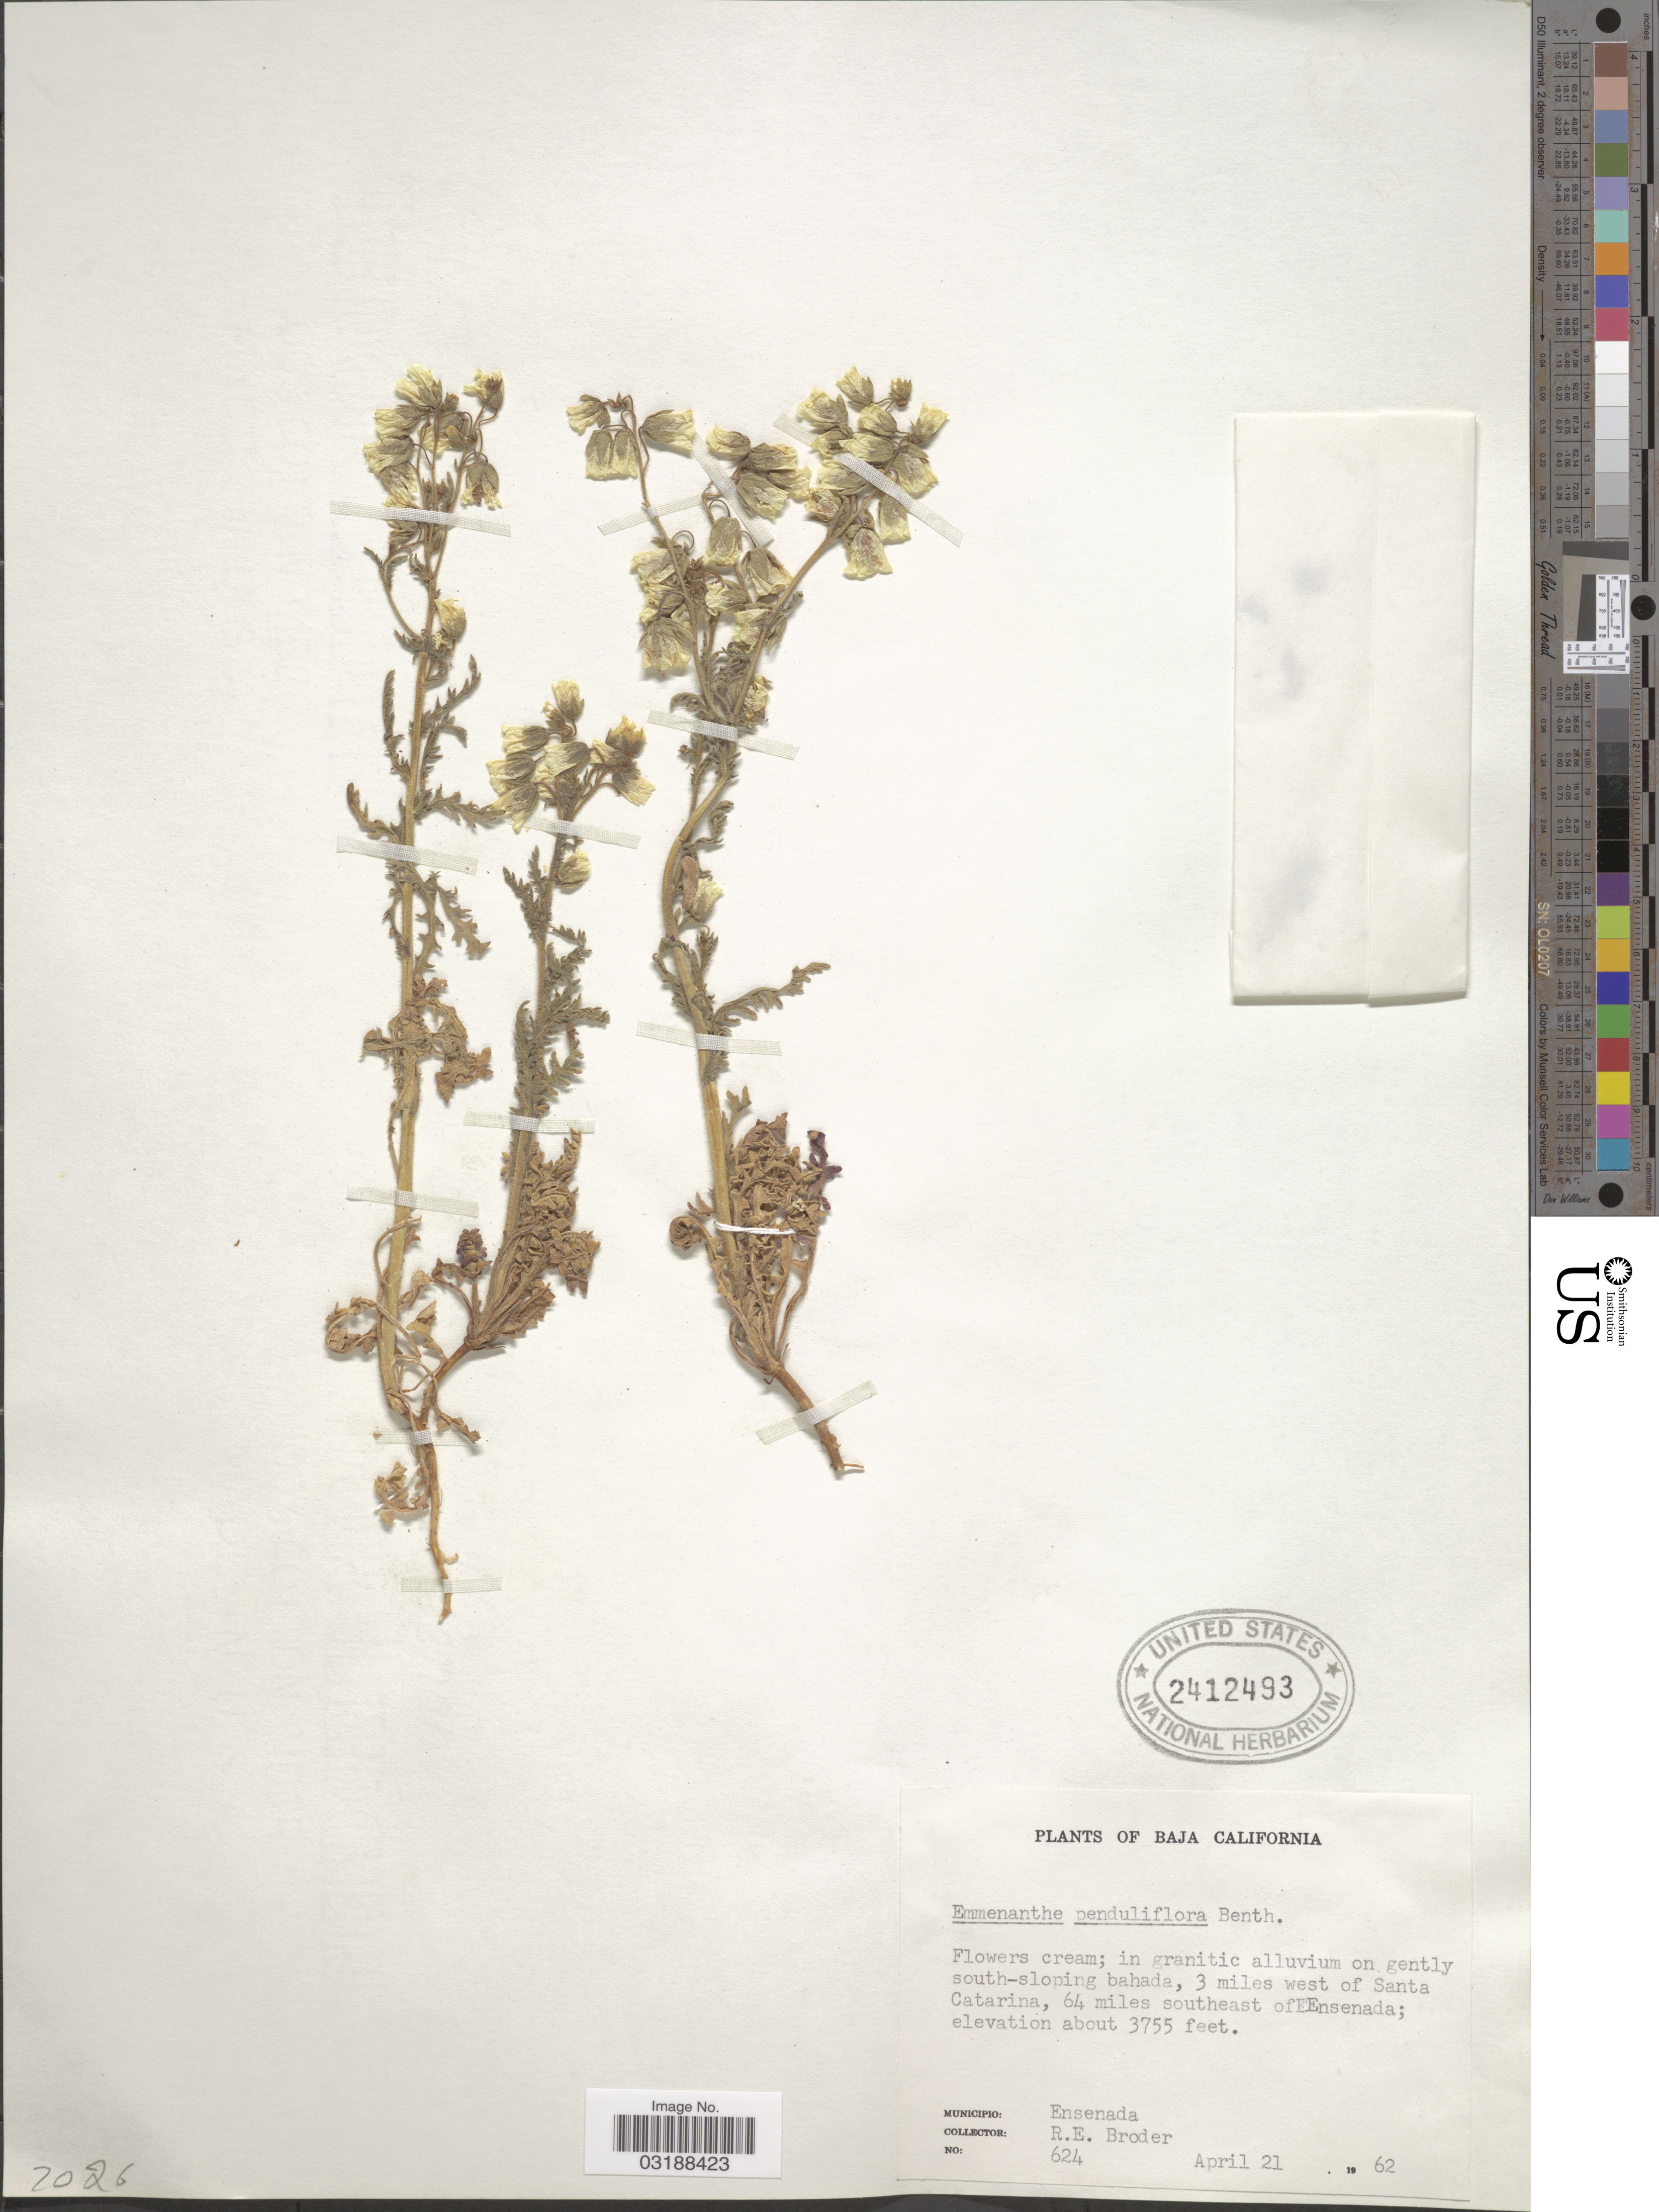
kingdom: Plantae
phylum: Tracheophyta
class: Magnoliopsida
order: Boraginales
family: Hydrophyllaceae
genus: Emmenanthe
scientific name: Emmenanthe penduliflora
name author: Benth.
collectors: R. Broder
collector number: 624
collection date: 1962-04-21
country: Mexico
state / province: Baja California Norte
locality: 3 miles west of Santa Catarina, 64 miles southeast of Ensenada. Municipio: Ensenada.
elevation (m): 1145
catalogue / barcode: US 2412493